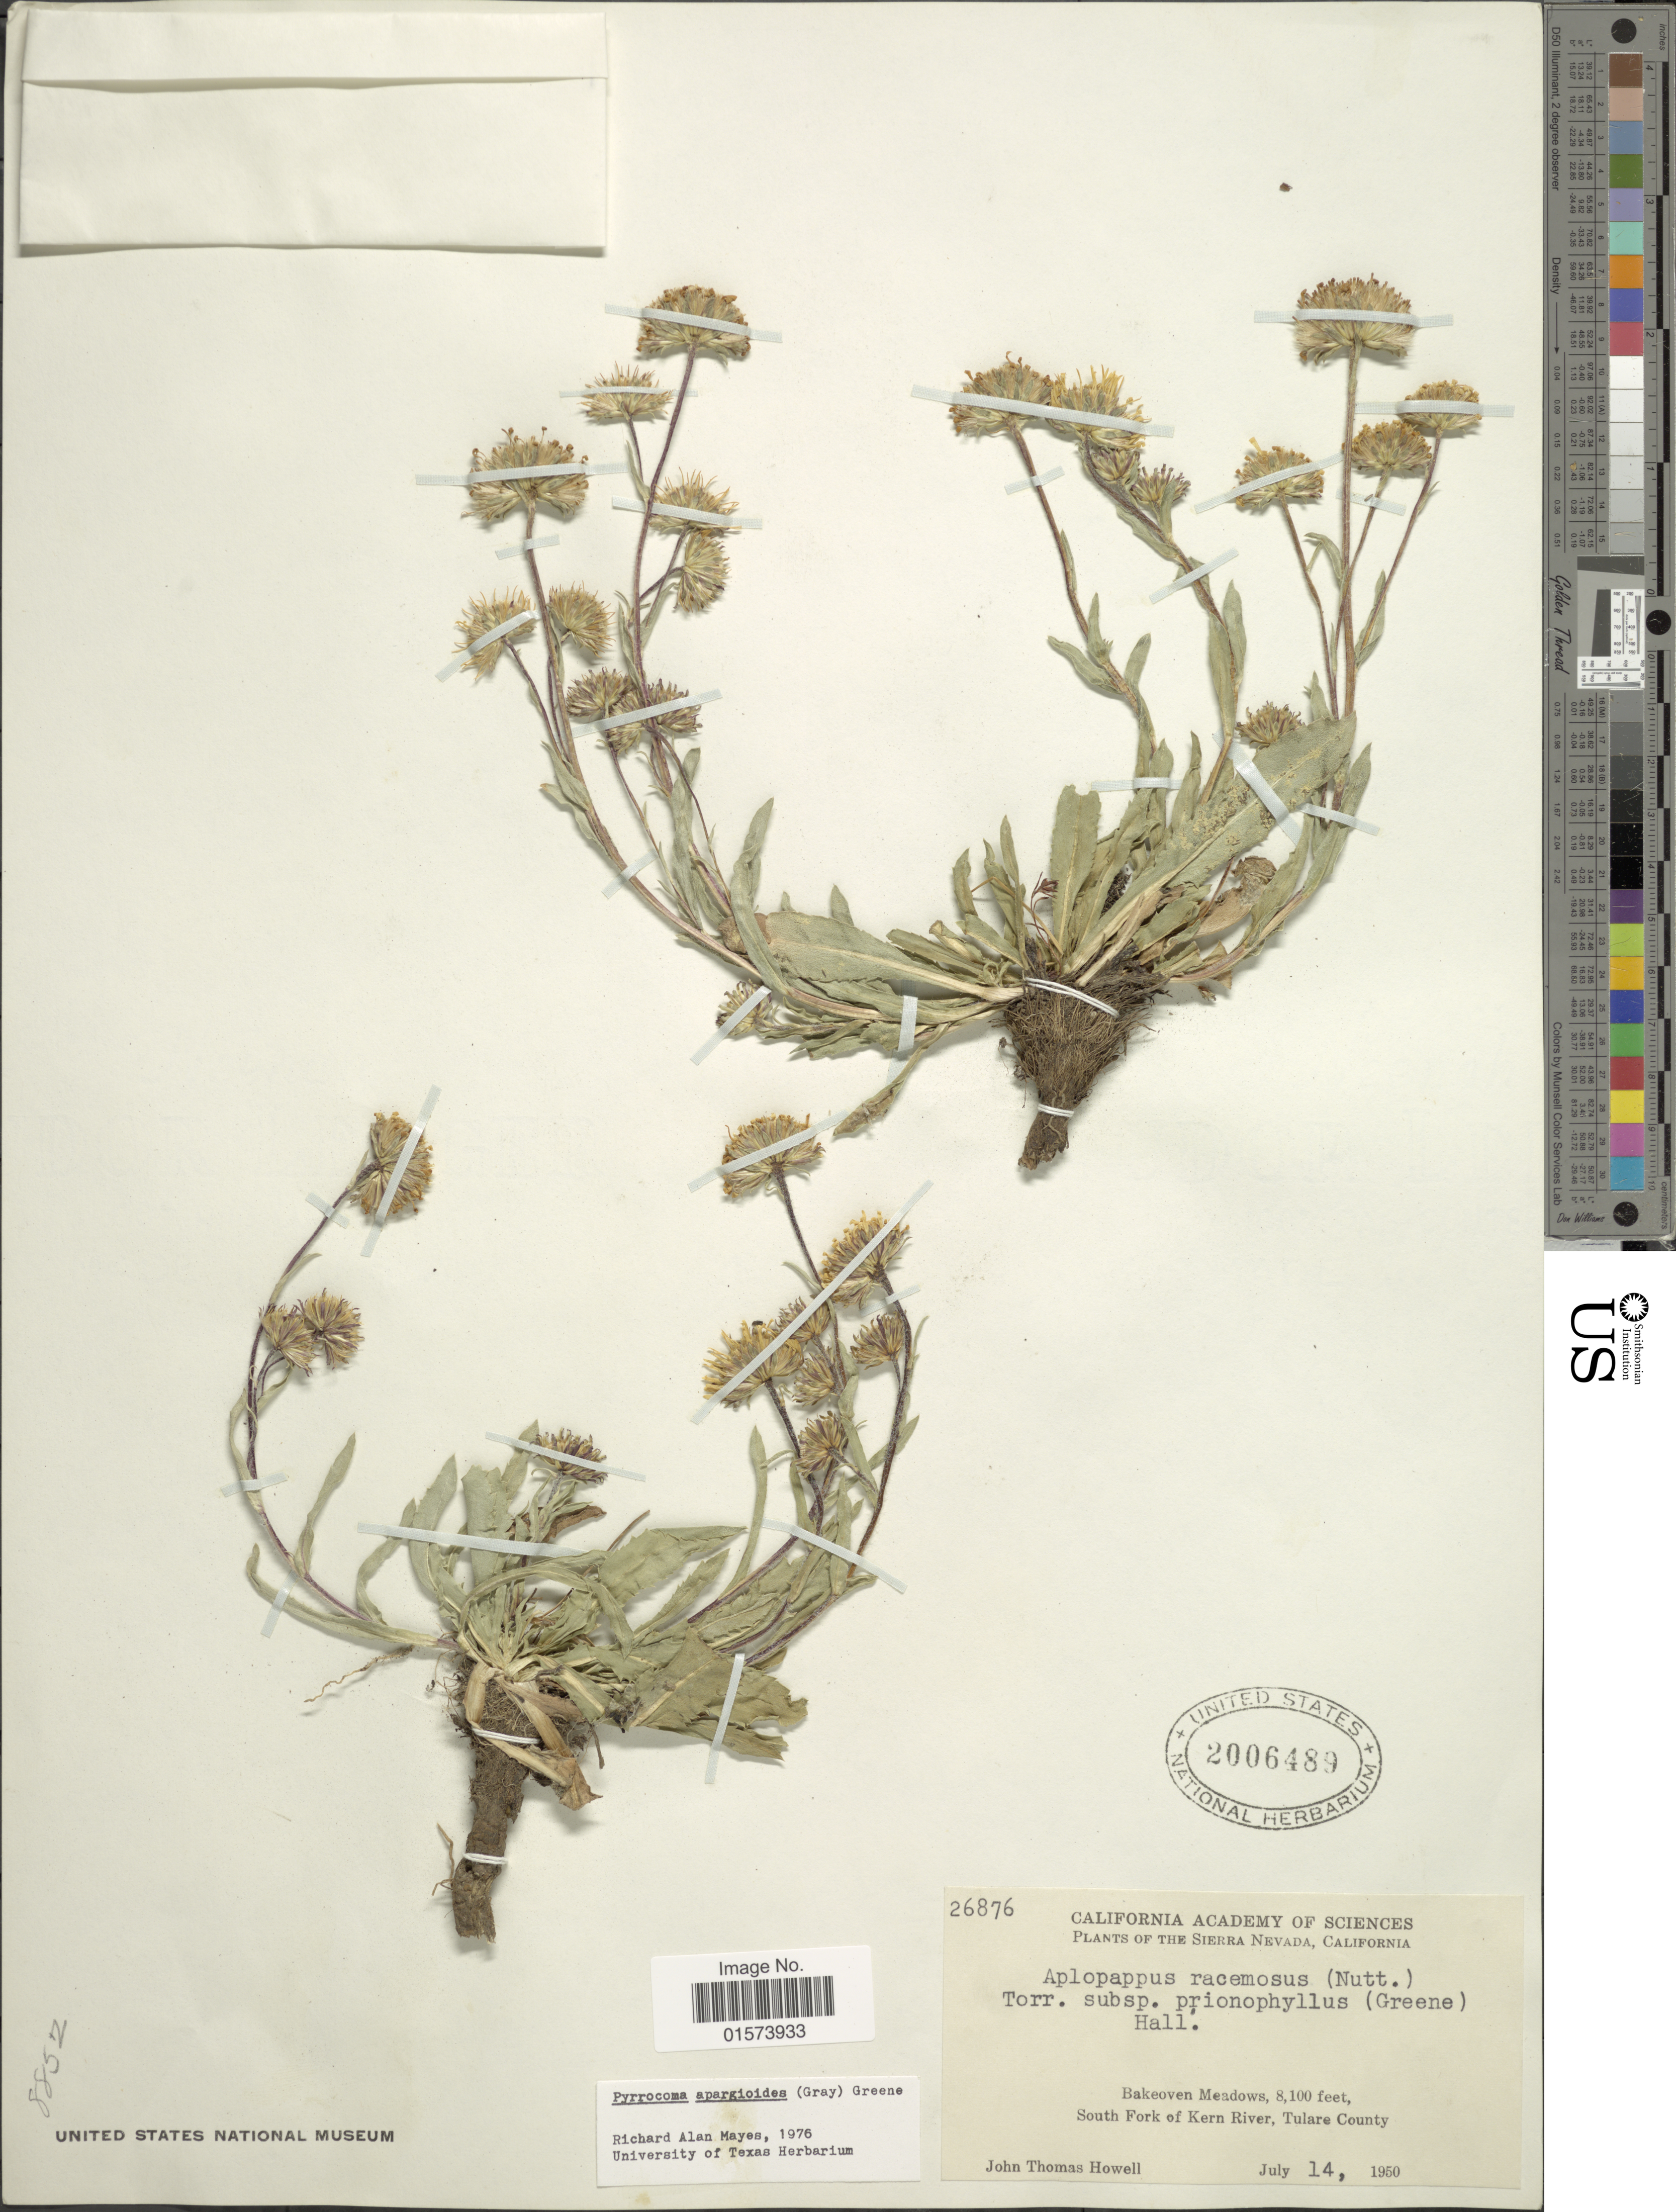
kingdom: Plantae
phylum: Tracheophyta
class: Magnoliopsida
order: Asterales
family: Asteraceae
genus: Pyrrocoma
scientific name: Pyrrocoma apargioides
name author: (A. Gray) Greene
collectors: J. T. Howell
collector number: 26876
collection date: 1950-07-14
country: United States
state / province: California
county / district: Tulare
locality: Sierra Nevada, Bakeoven Meadows, South Fork of Kern River, Tulare County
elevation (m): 2469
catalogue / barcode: US 2006489